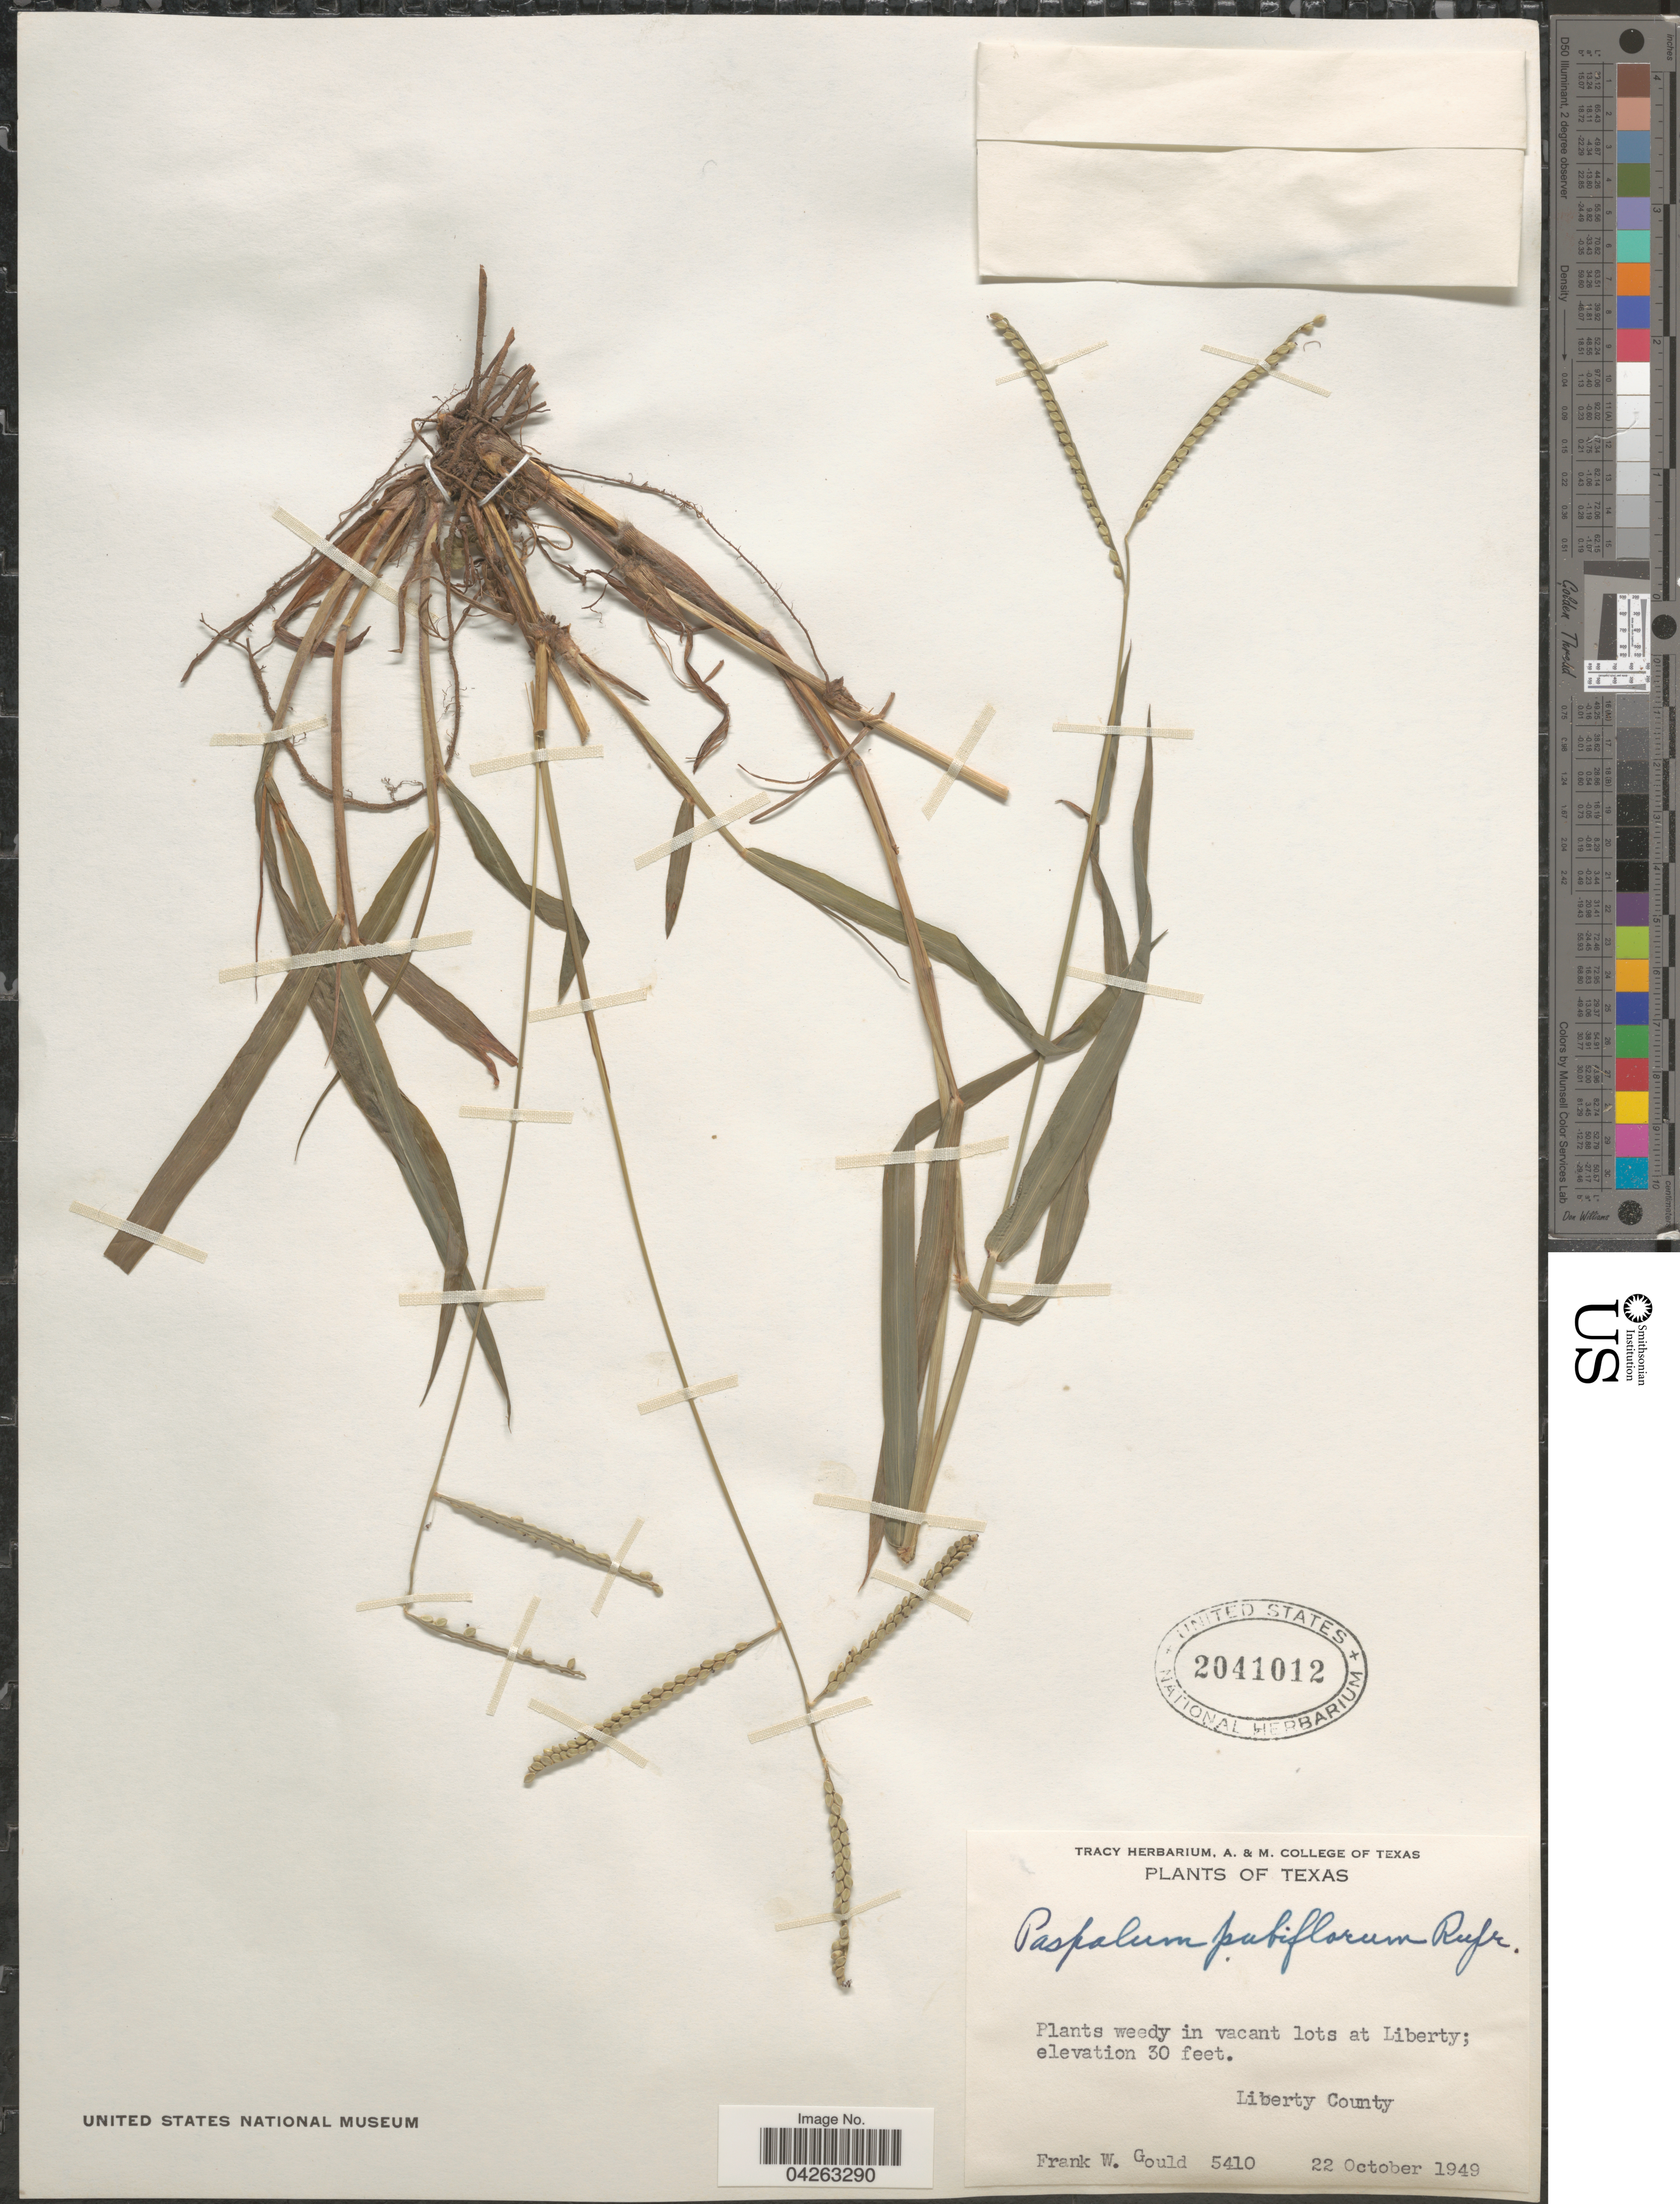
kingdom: Plantae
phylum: Tracheophyta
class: Liliopsida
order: Poales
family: Poaceae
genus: Paspalum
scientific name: Paspalum pubiflorum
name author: Rupr. ex E. Fourn.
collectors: F. W. Gould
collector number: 5410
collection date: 1949-10-22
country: United States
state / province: Texas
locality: In vacant lots at Liberty. Liberty County.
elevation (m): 9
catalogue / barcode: US 2041012